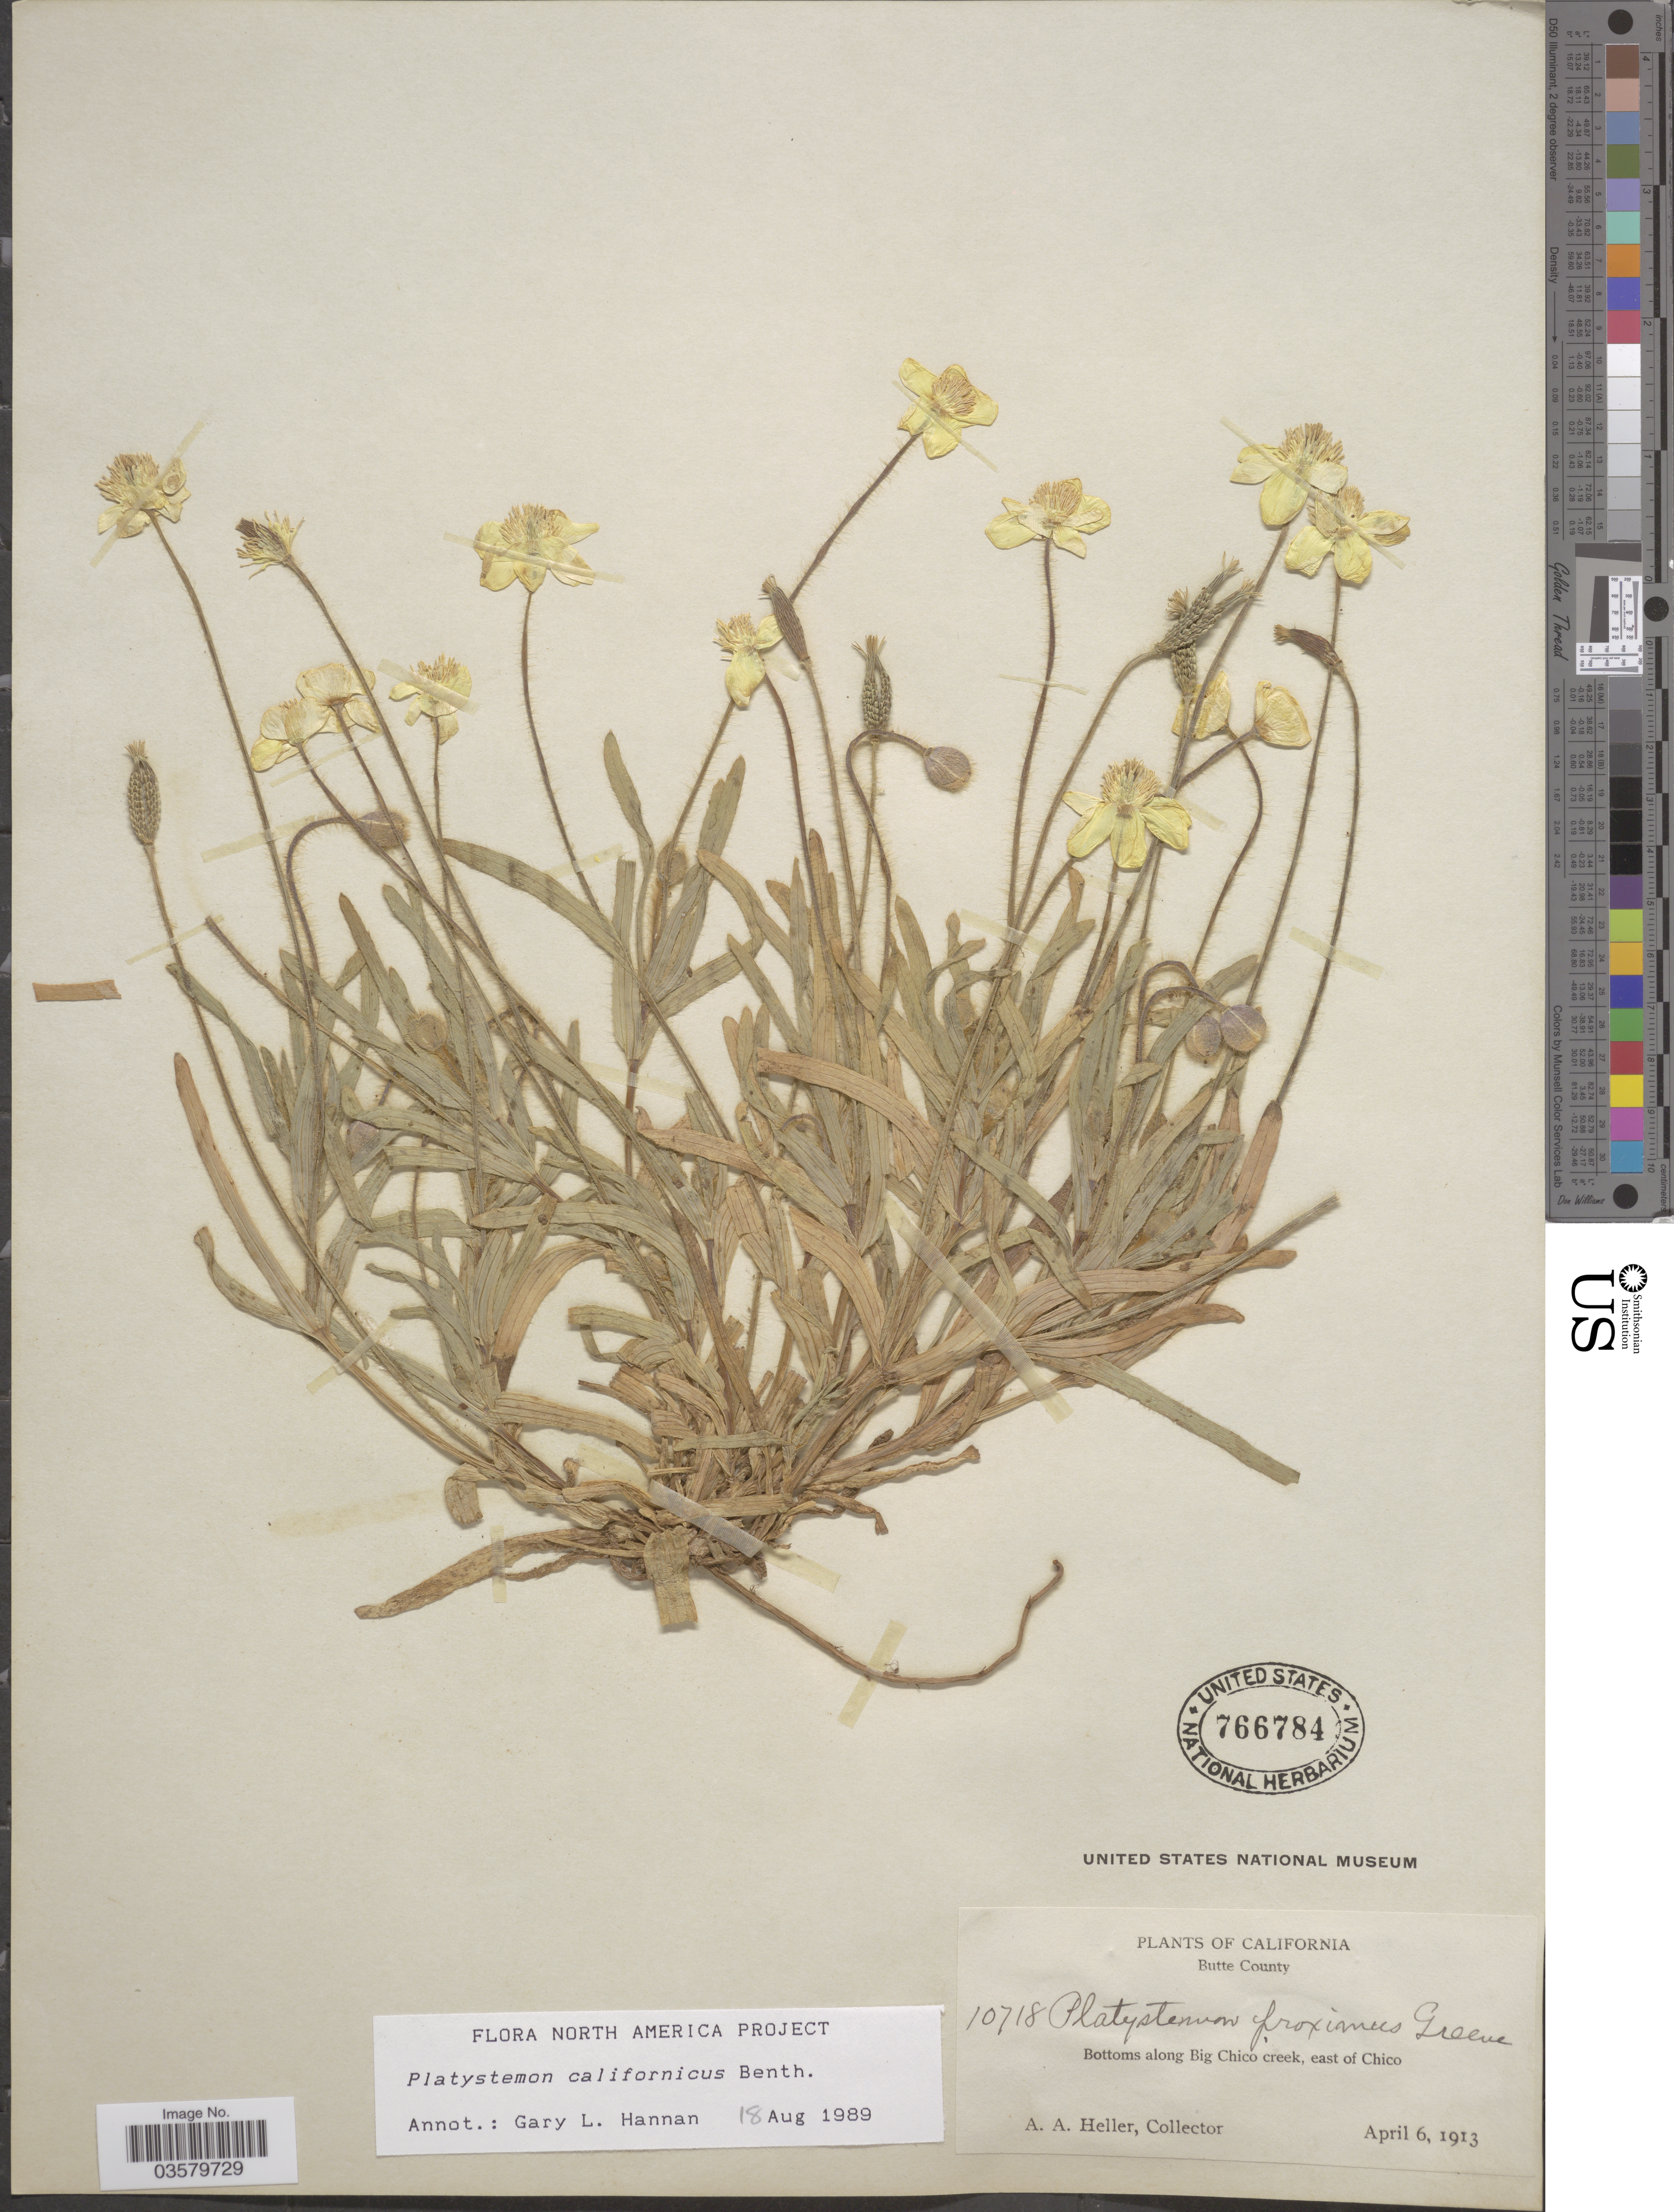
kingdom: Plantae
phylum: Tracheophyta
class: Magnoliopsida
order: Ranunculales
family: Papaveraceae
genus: Platystemon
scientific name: Platystemon californicus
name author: Benth.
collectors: A. A. Heller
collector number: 10718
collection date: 1913-04-06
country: United States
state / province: California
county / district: Butte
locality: Butte County. Bottoms along Big Chico creek, east of Chico.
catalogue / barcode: US 766784